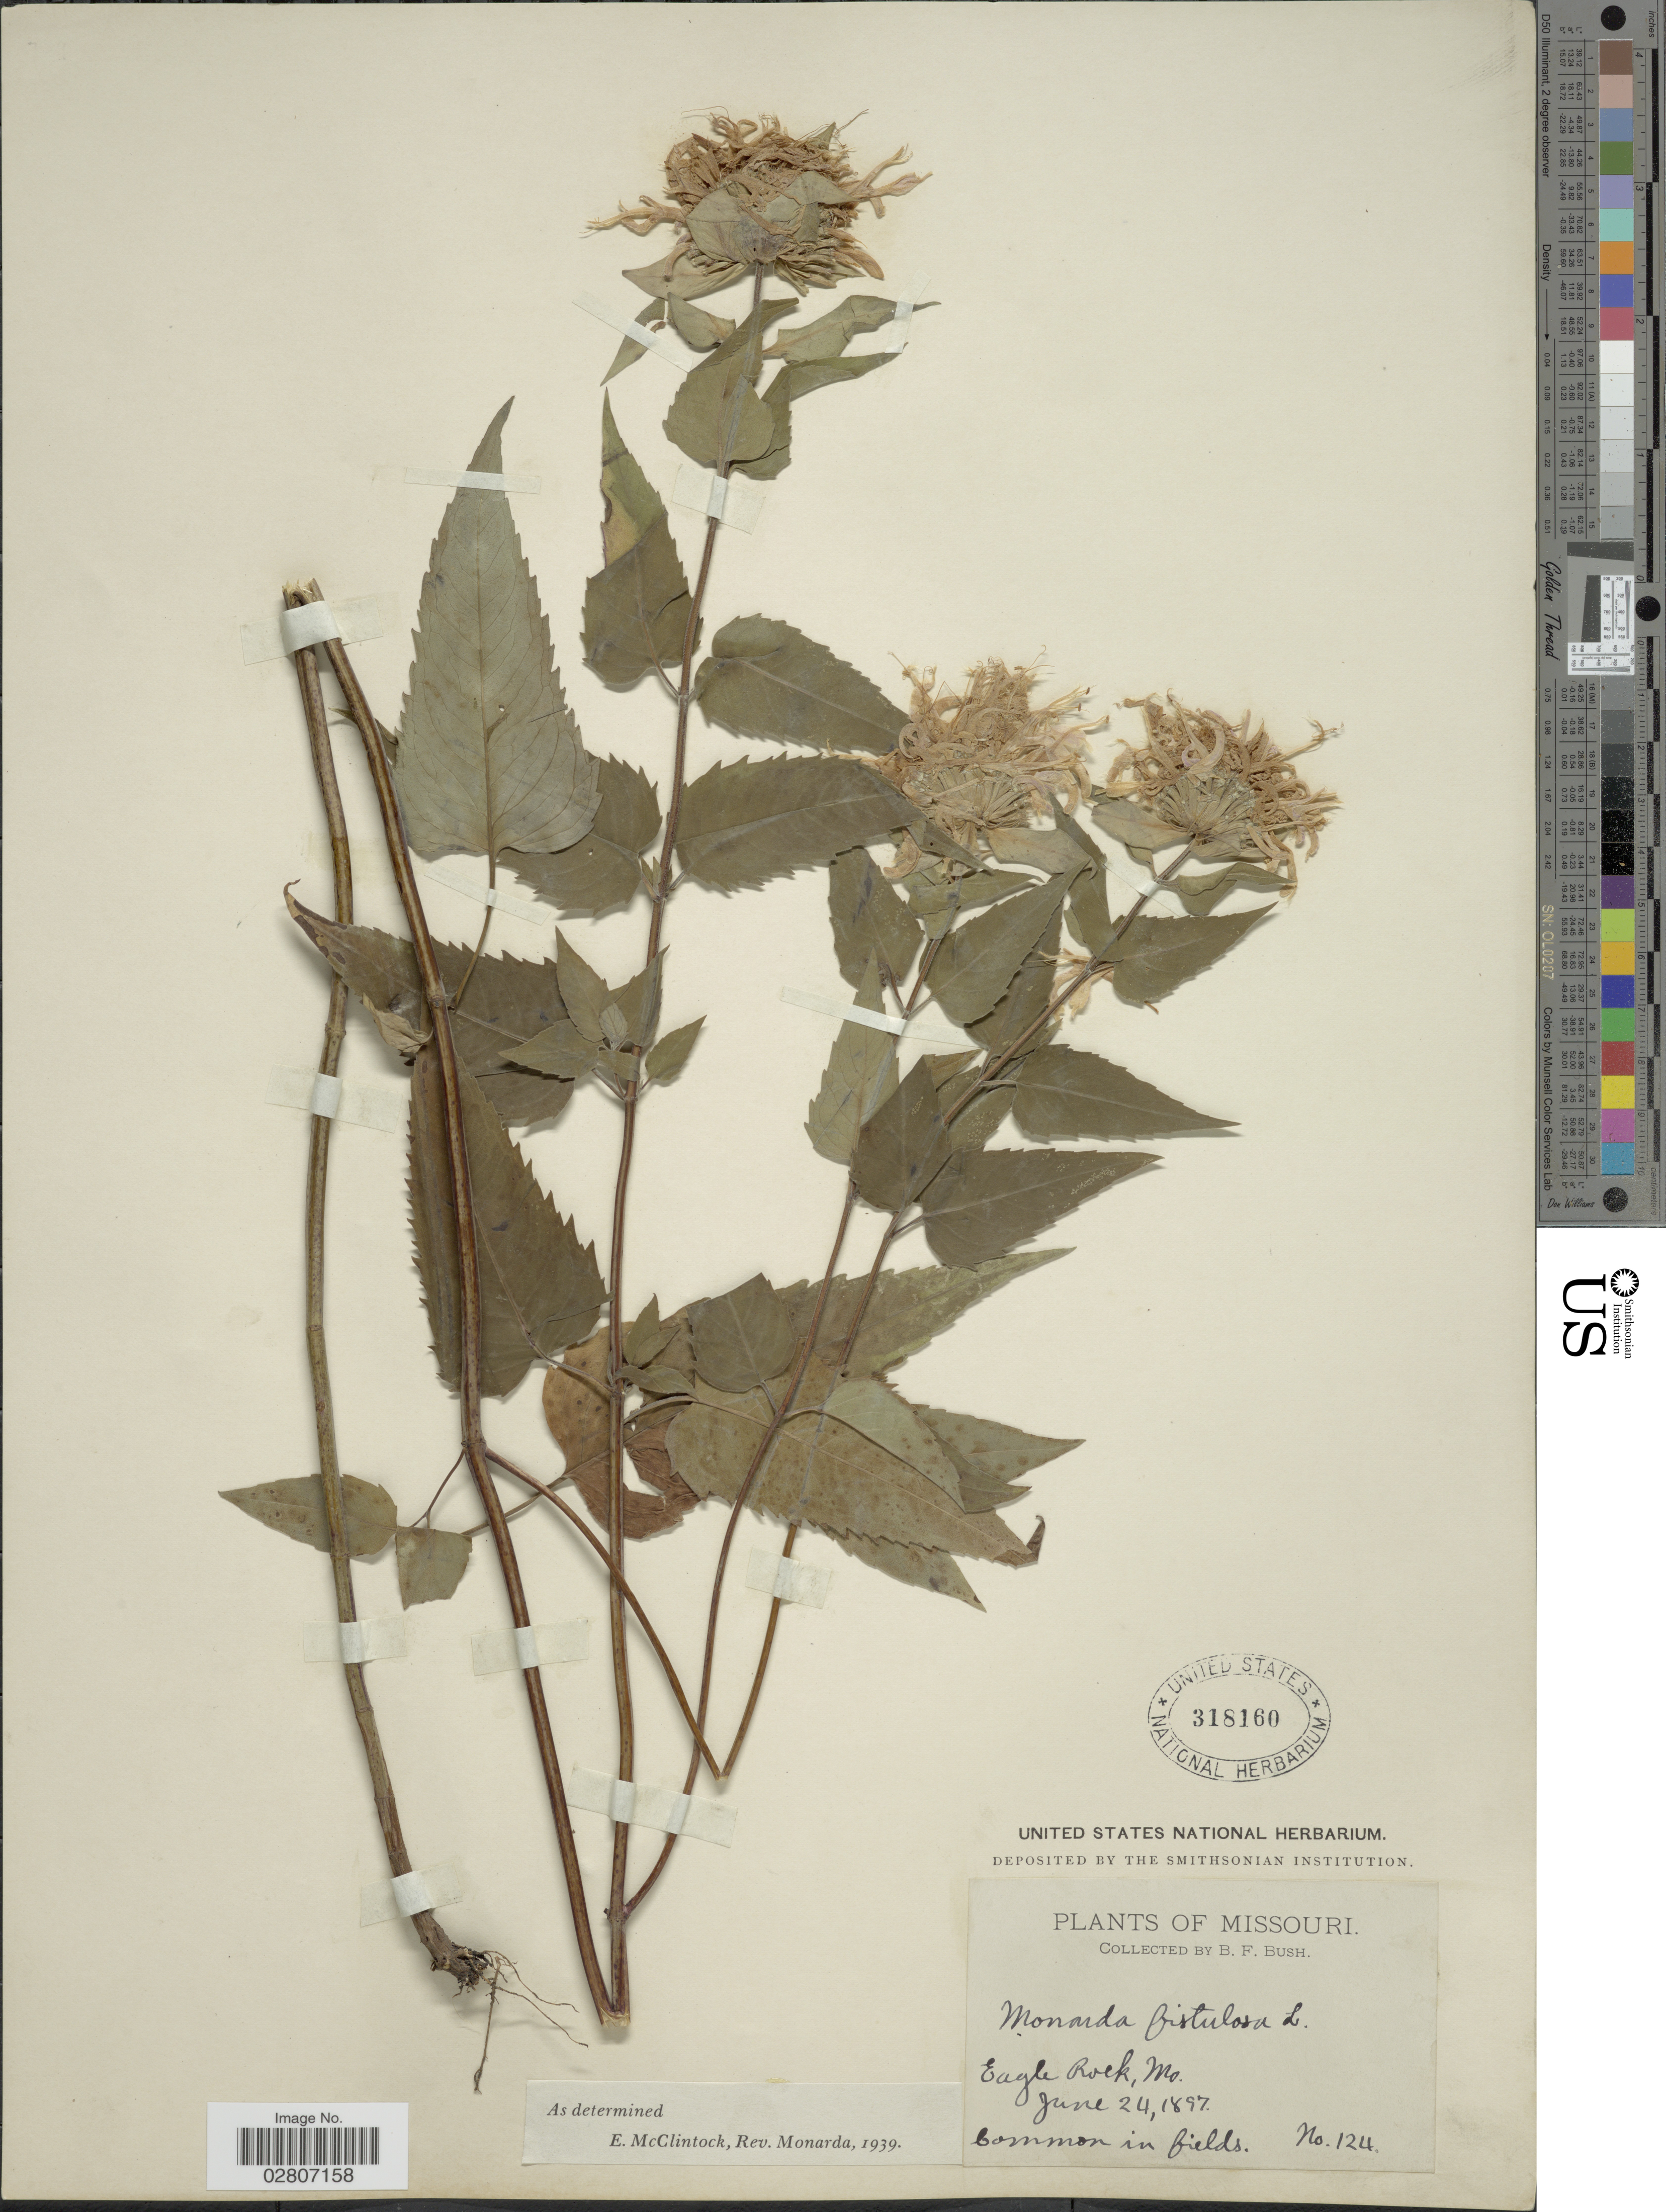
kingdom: Plantae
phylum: Tracheophyta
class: Magnoliopsida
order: Lamiales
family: Lamiaceae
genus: Monarda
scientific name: Monarda fistulosa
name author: L.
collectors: B. F. Bush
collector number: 124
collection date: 1897-06-24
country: United States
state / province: Missouri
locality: Eagle Rock.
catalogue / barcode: US 318160